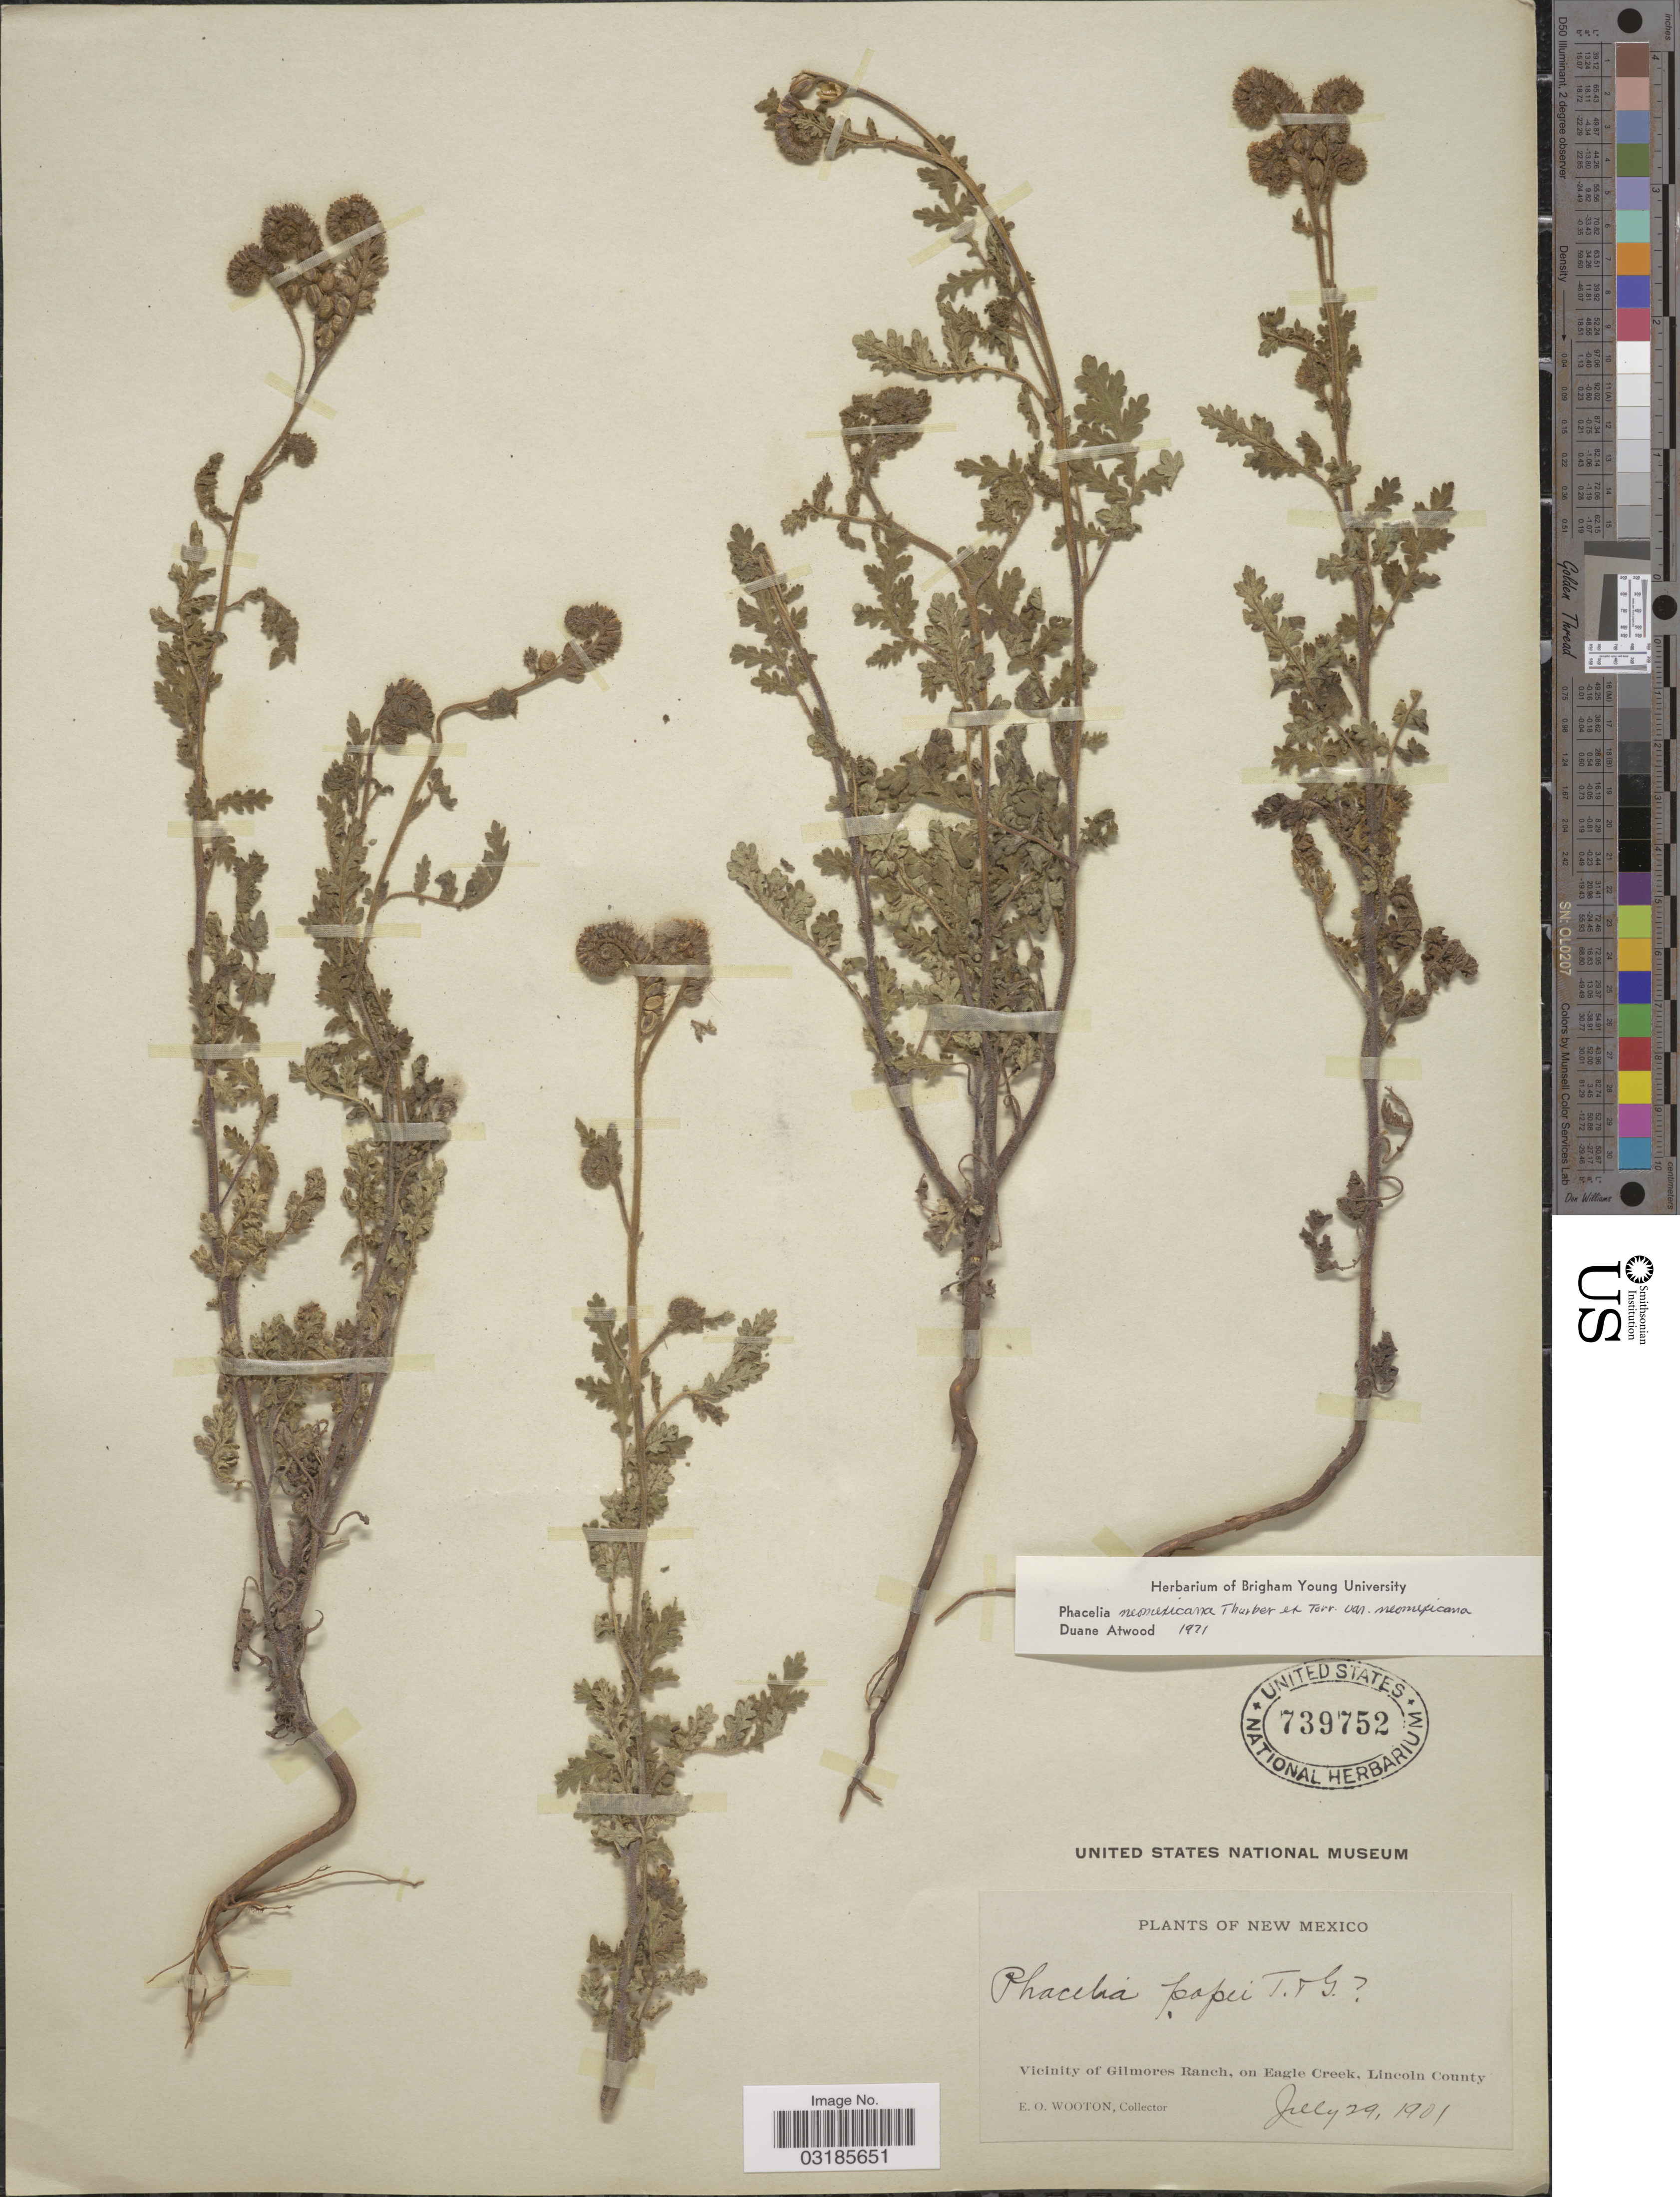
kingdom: Plantae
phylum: Tracheophyta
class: Magnoliopsida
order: Boraginales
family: Hydrophyllaceae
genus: Phacelia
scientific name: Phacelia neomexicana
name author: Thurb. ex Torr.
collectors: E. O. Wooton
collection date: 1901-07-29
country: United States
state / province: New Mexico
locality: Vicinity of Gilmores Ranch, on Eagle Creek, Lincoln County.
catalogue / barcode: US 739752